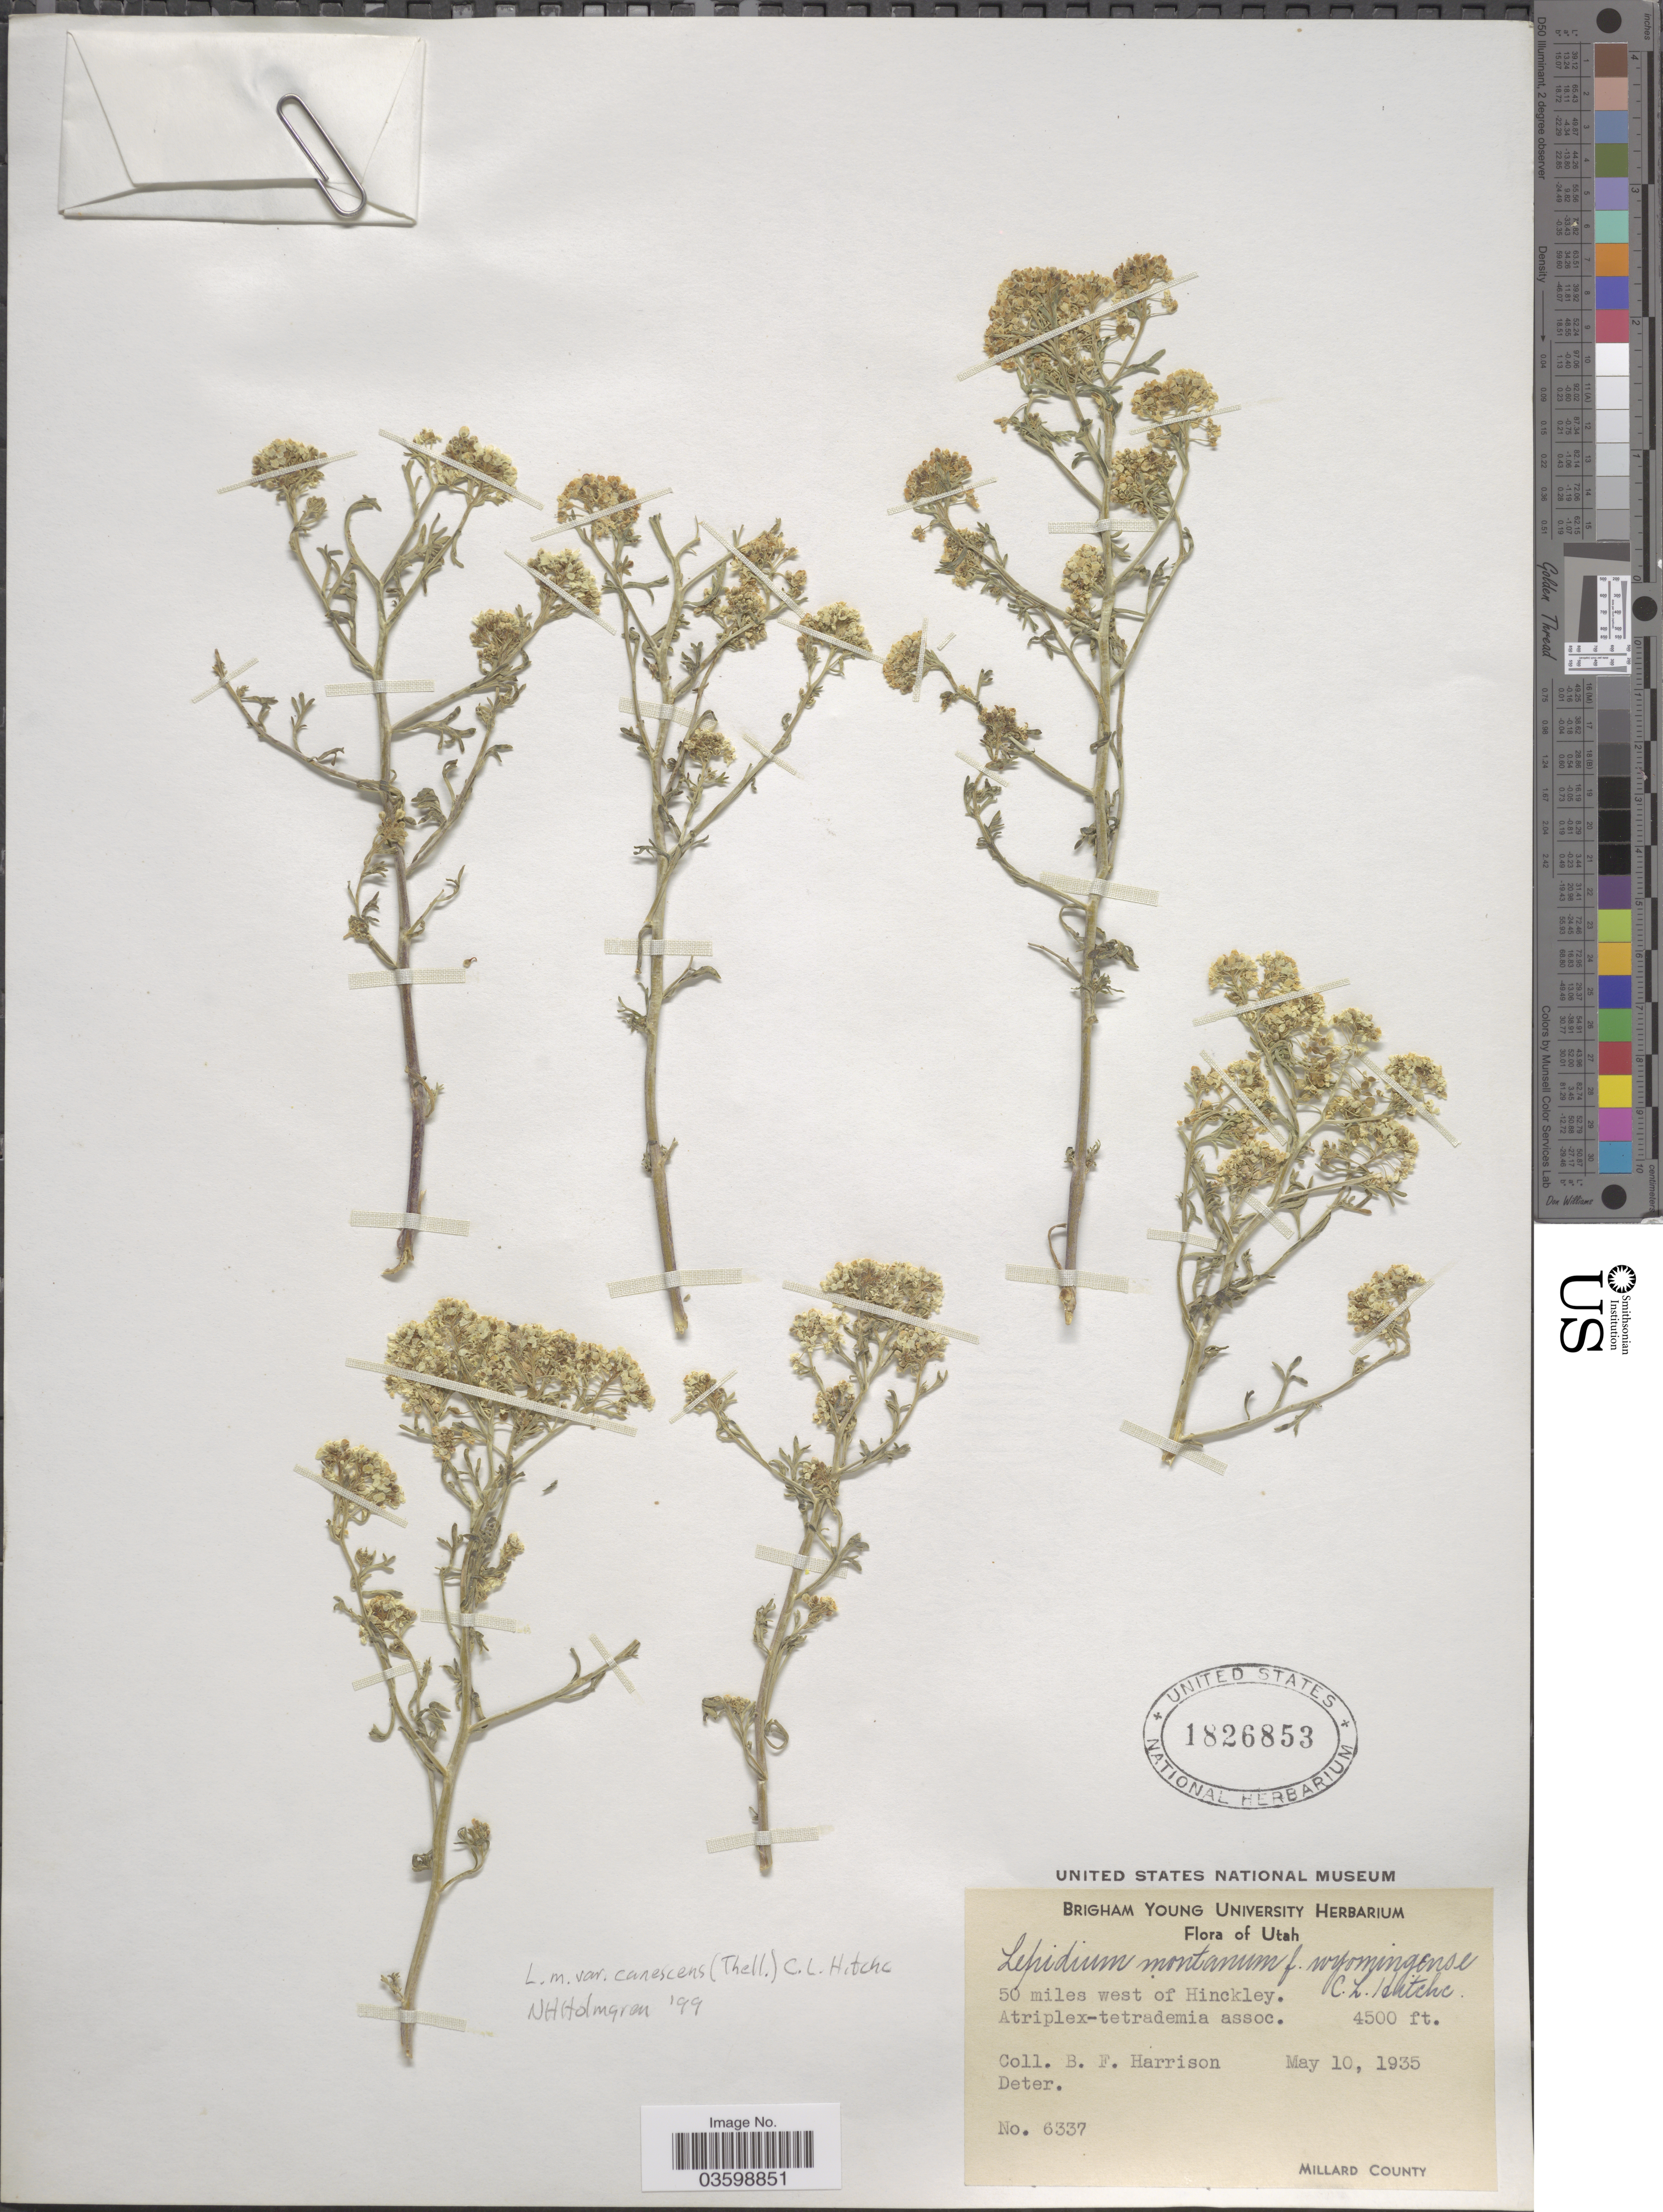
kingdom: Plantae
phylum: Tracheophyta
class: Magnoliopsida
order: Brassicales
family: Brassicaceae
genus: Lepidium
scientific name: Lepidium montanum var. canescens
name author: C.L. Hitchc.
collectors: B. F. Harrison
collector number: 6337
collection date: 1935-05-10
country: United States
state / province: Utah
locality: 50 miles west of Hinckley. Millard County.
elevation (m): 1372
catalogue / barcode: US 1826853